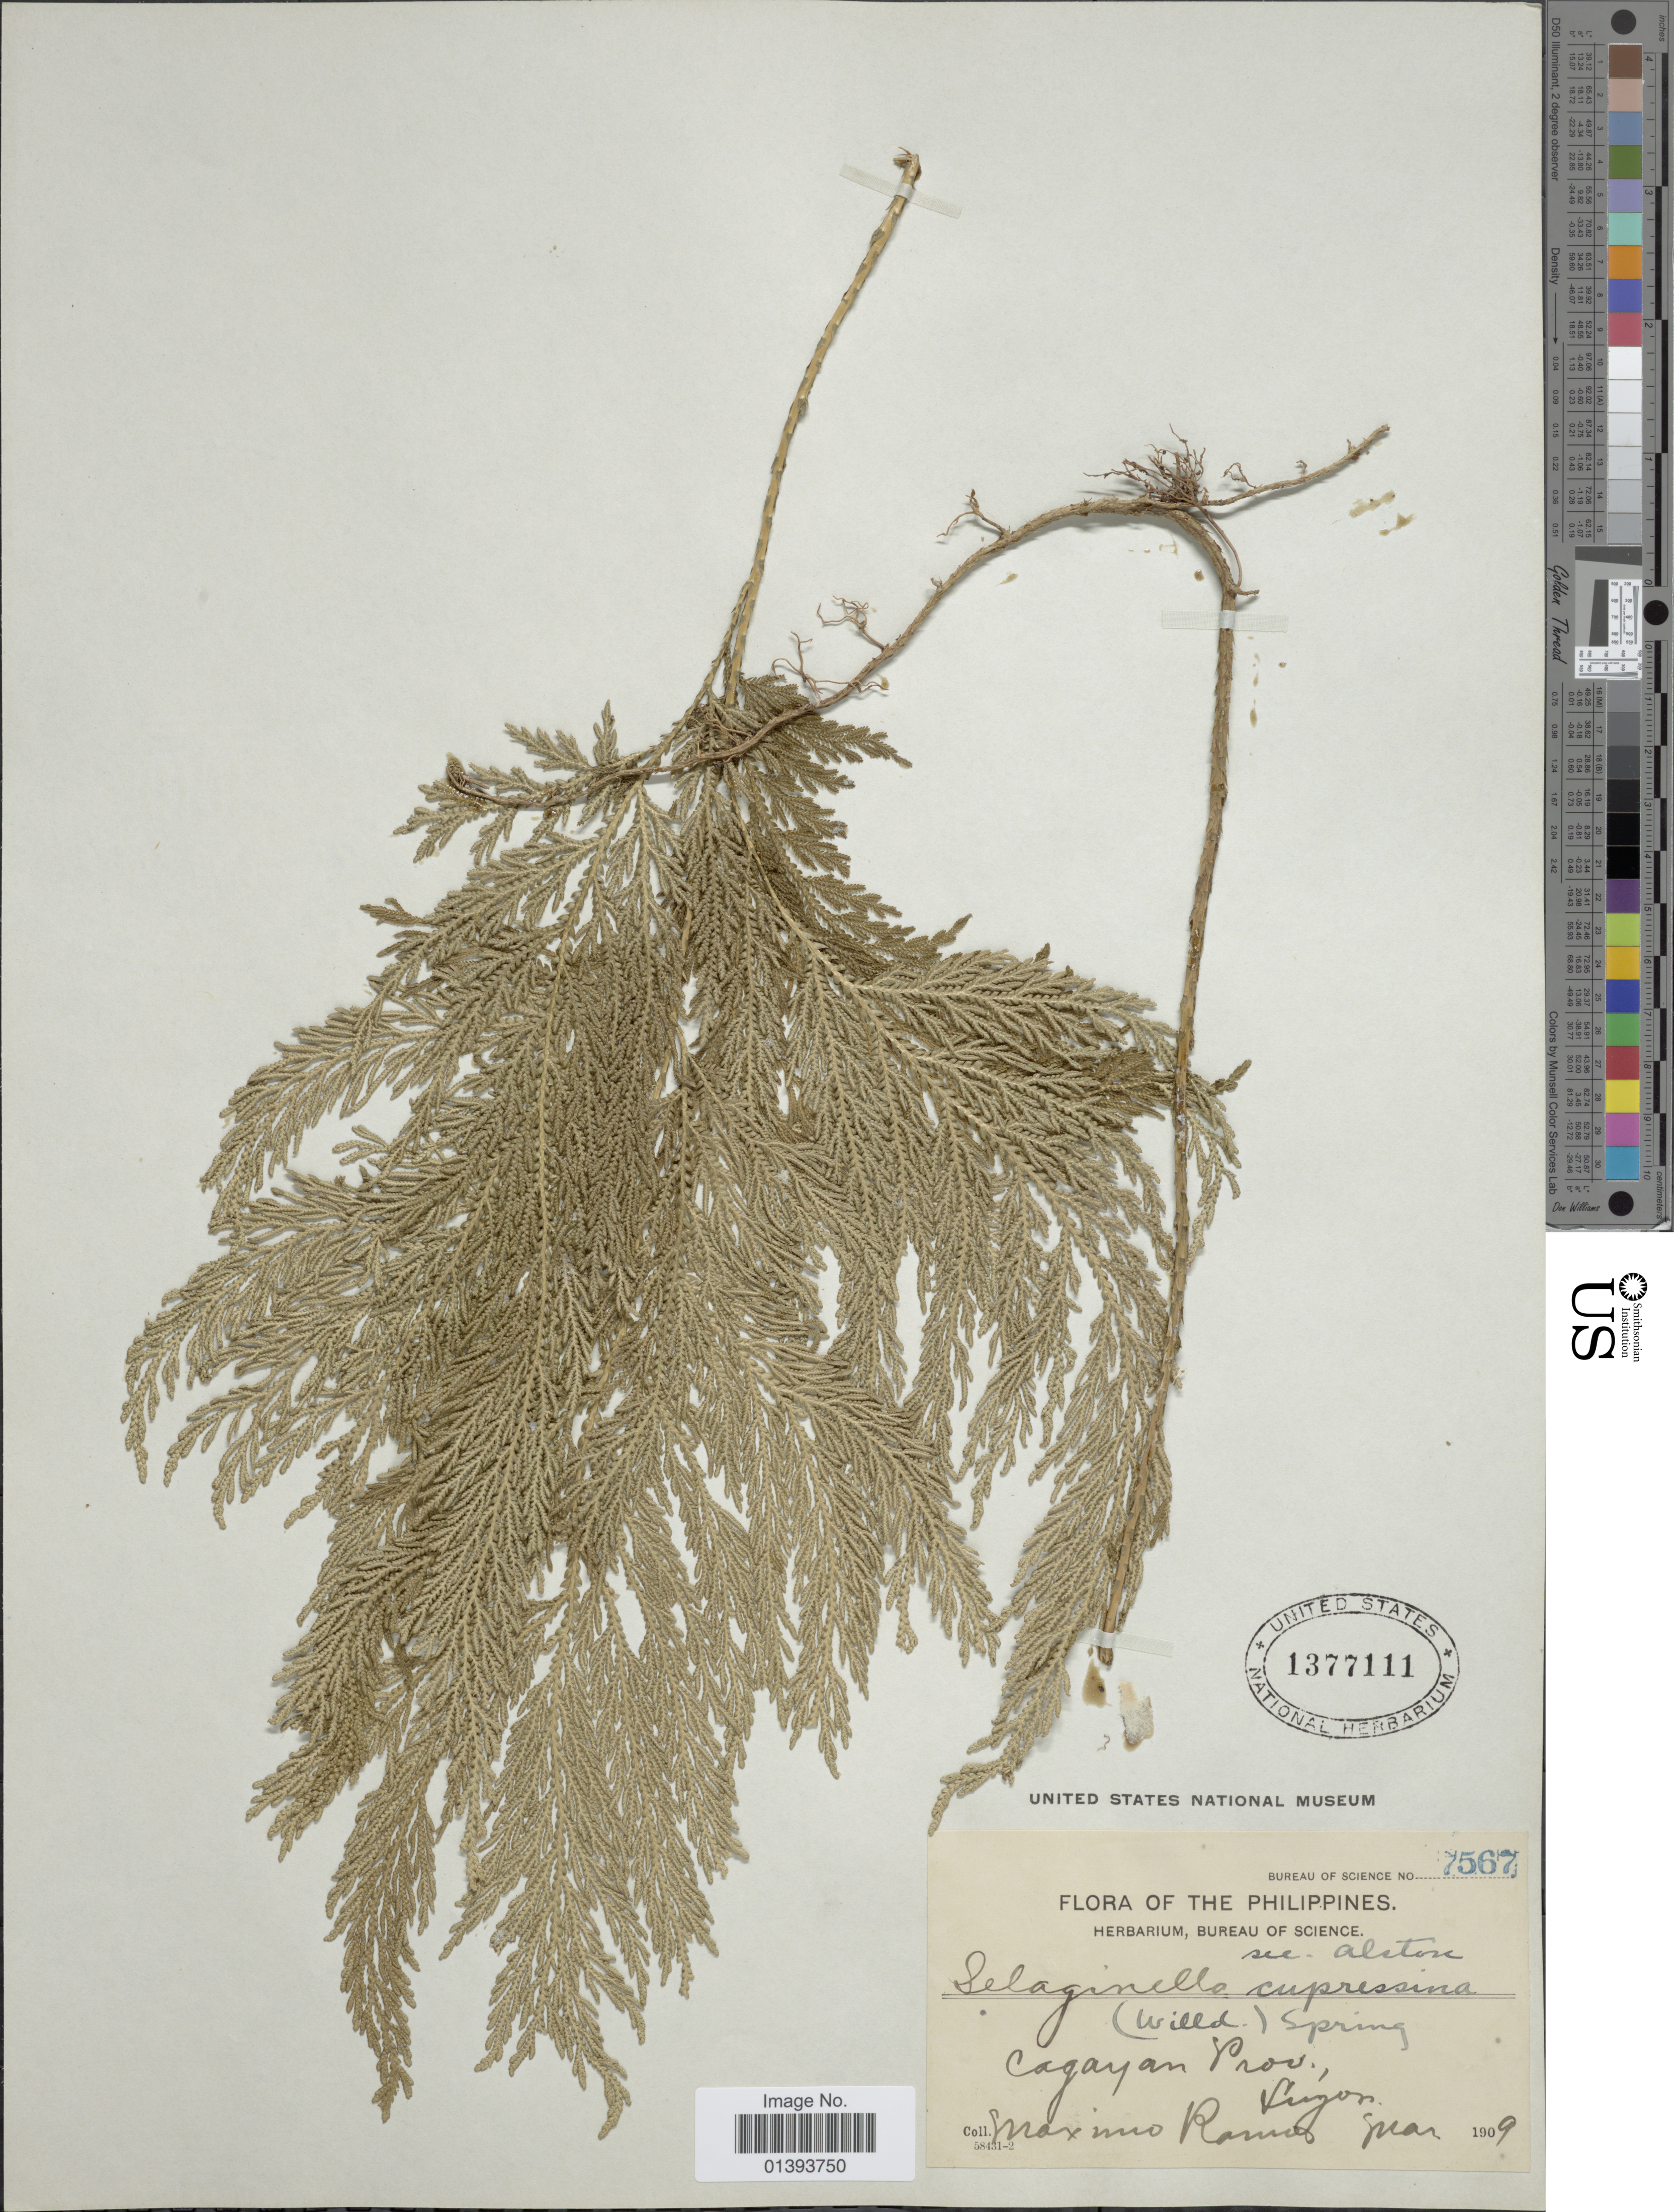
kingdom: Plantae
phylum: Tracheophyta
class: Lycopodiopsida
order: Selaginellales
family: Selaginellaceae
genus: Selaginella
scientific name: Selaginella cupressina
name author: (Willd.) Spring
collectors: M. Ramos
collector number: Bureau of Science 7567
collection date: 1909-03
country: Philippines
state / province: Central Luzon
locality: Cagayan Prov., Luzon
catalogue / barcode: US 1377111